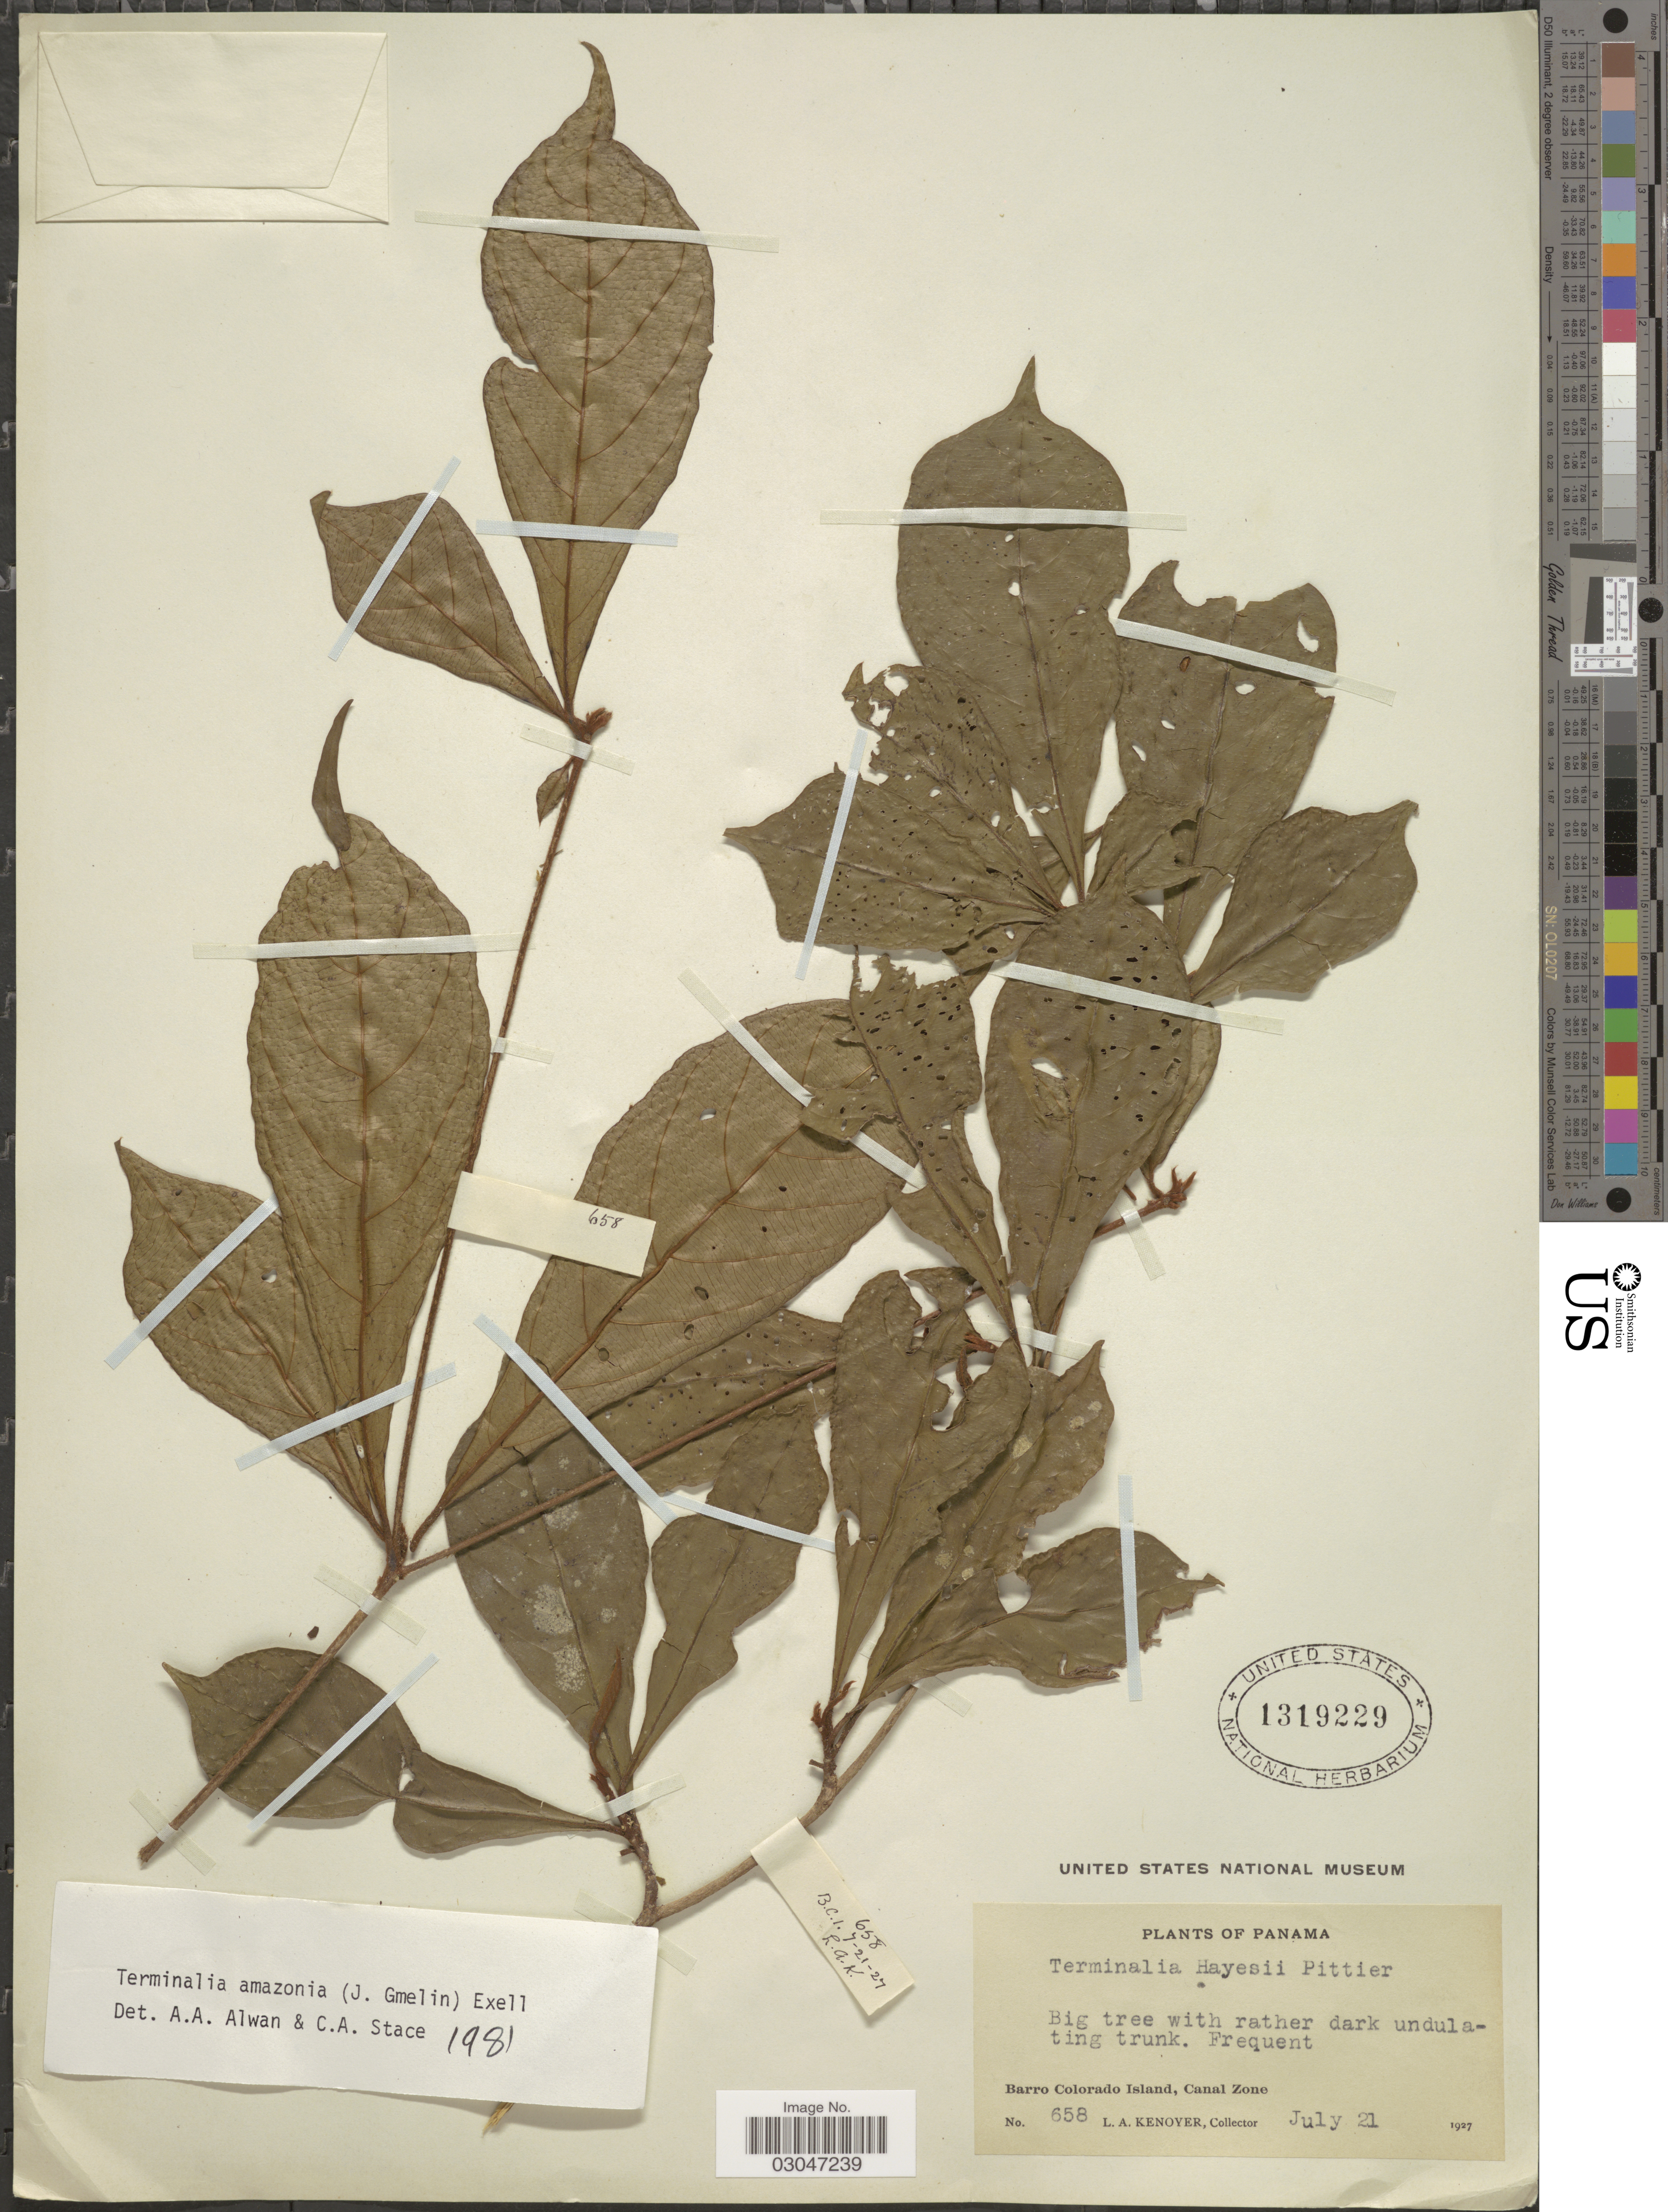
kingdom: Plantae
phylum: Tracheophyta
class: Magnoliopsida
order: Myrtales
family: Combretaceae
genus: Terminalia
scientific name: Terminalia amazonia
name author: (J.F. Gmel.) Exell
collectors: L. A. Kenoyer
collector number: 658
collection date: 1927-07-21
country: Panama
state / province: Panamá Oeste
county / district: Canal Zone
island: Barro Colorado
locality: Barro Colorado Island, Canal Zone.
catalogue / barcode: US 1319229